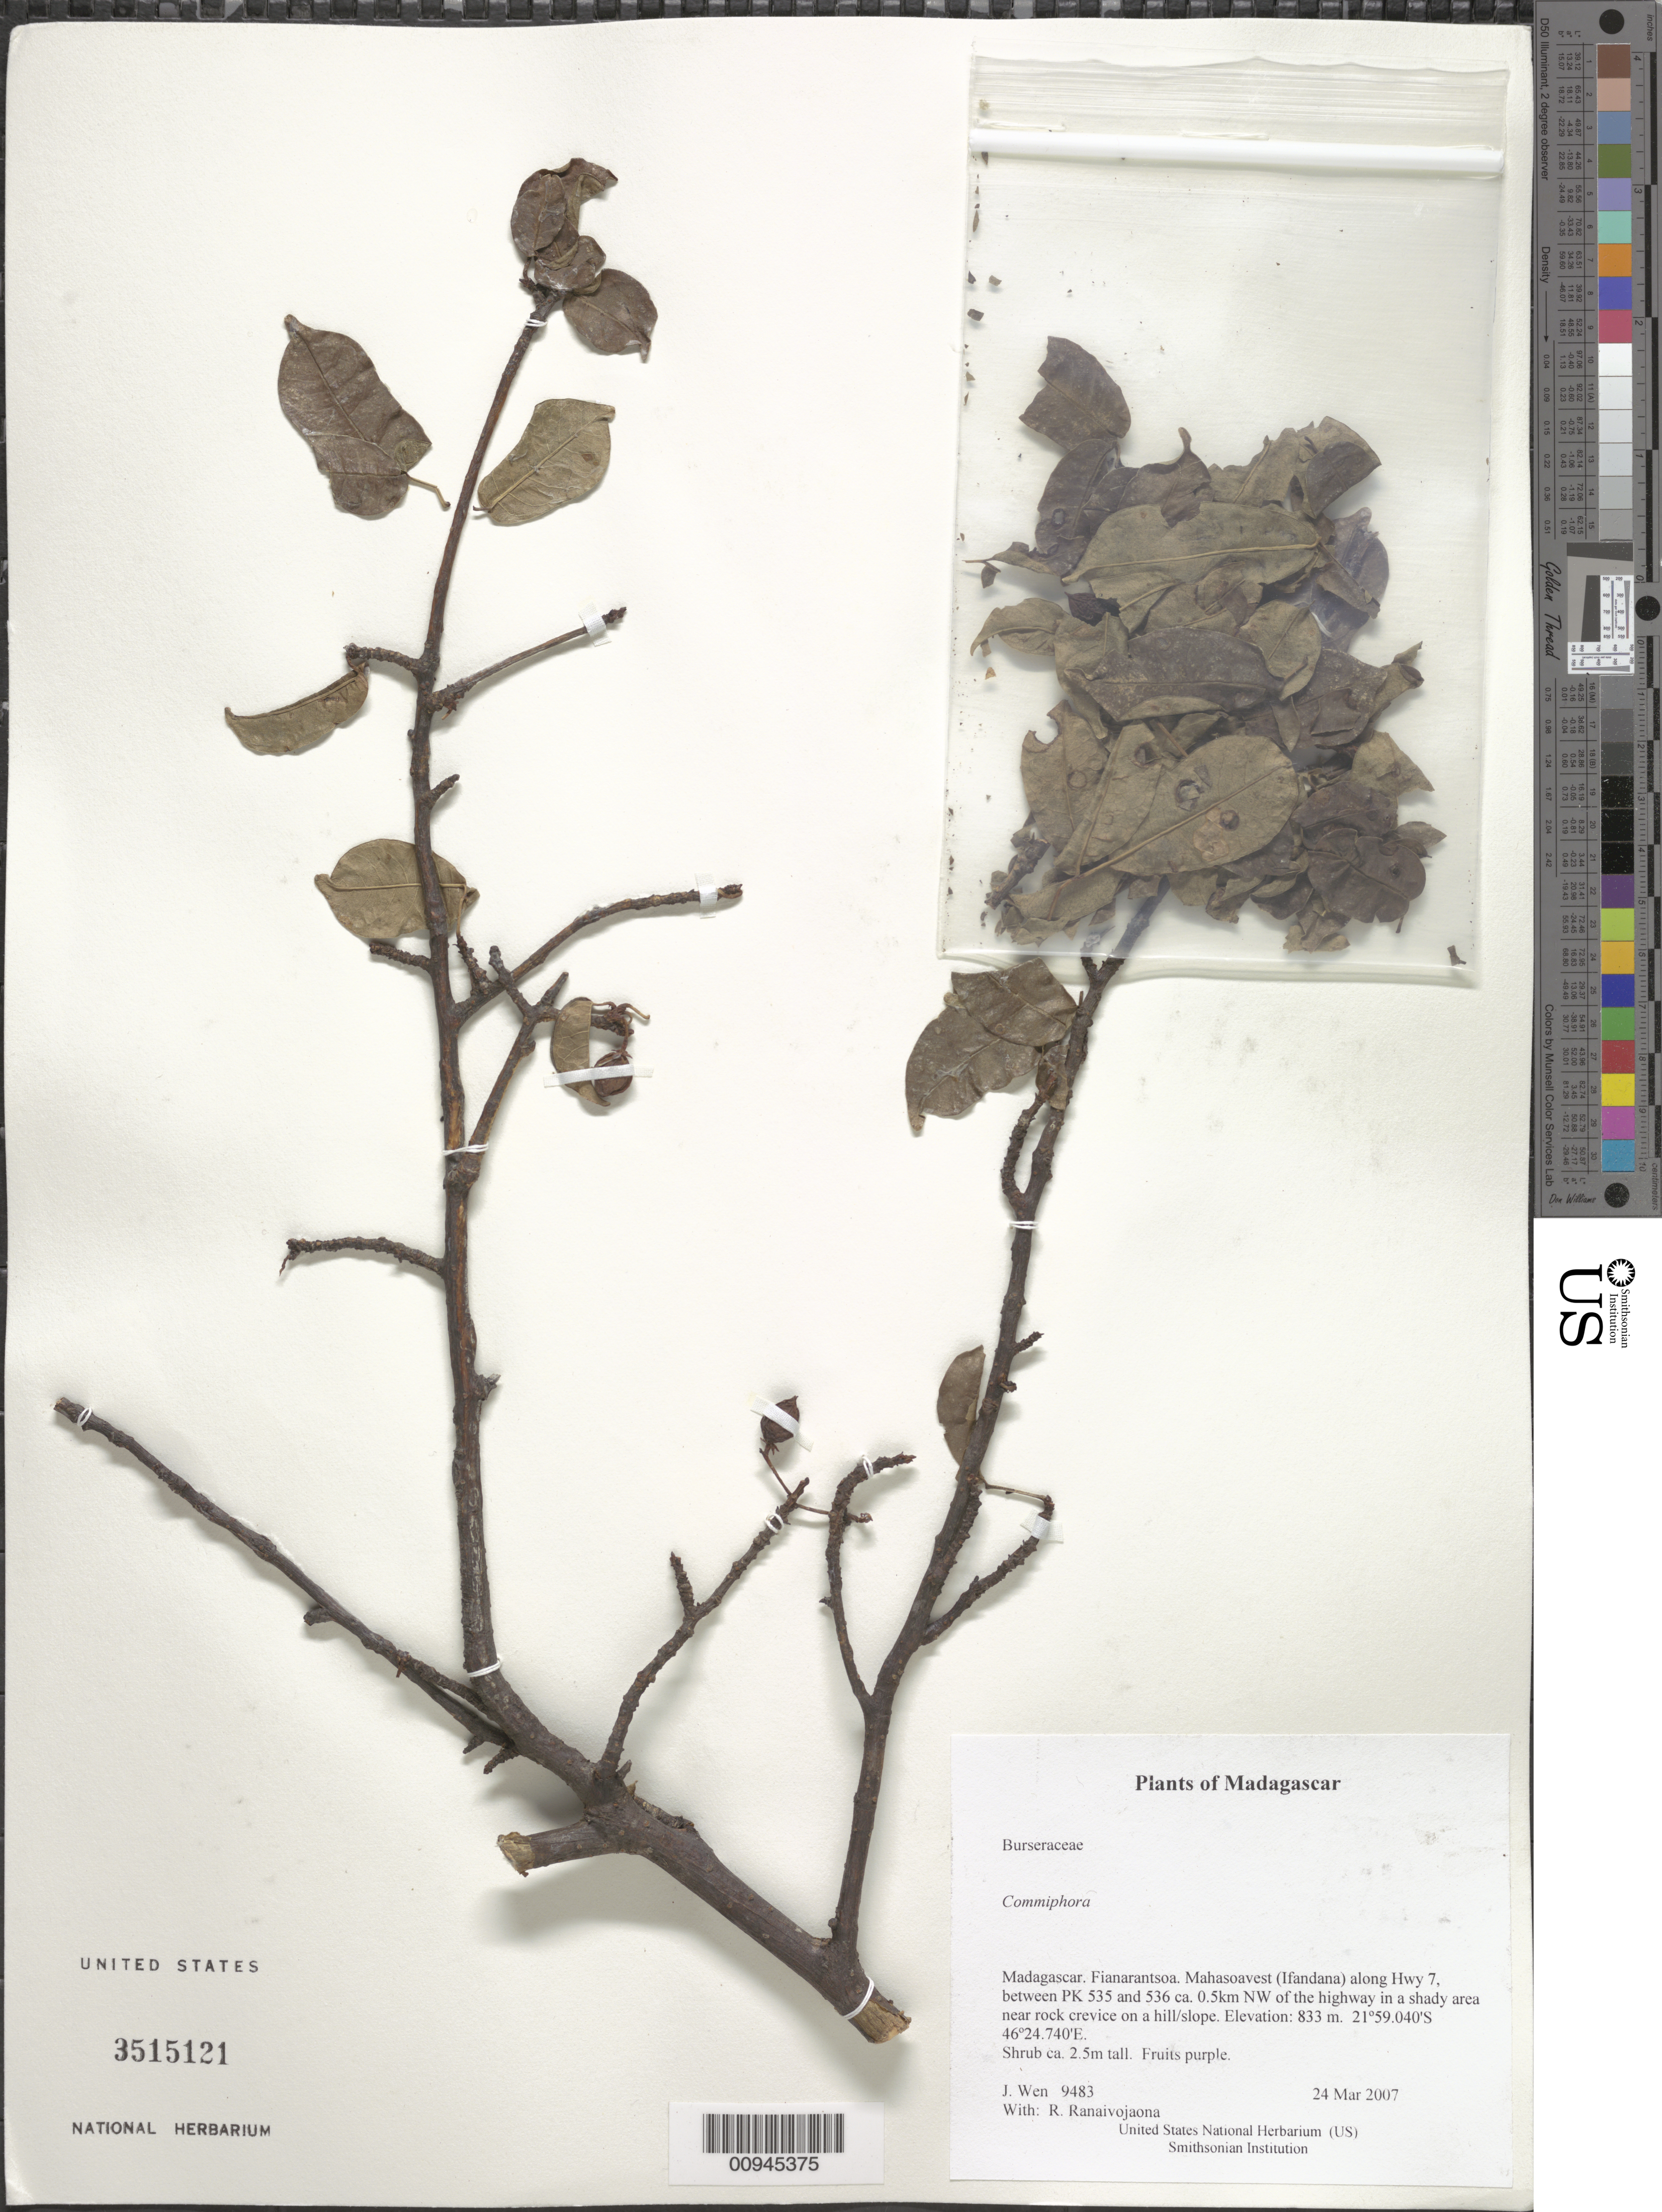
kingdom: Plantae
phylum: Tracheophyta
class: Magnoliopsida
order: Sapindales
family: Burseraceae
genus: Commiphora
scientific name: Commiphora sp.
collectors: J. Wen & R. Ranaivojaona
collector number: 9483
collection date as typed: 24 Mar 2007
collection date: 2007-03-24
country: Madagascar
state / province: Ihorombe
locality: Mahasoavest (Ifandana) along Hwy 7, between PK 535 and 536 ca. 0.5km NW of the highway in a shady area near rock crevice on a hill/slope.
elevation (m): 833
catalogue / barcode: US 3515121